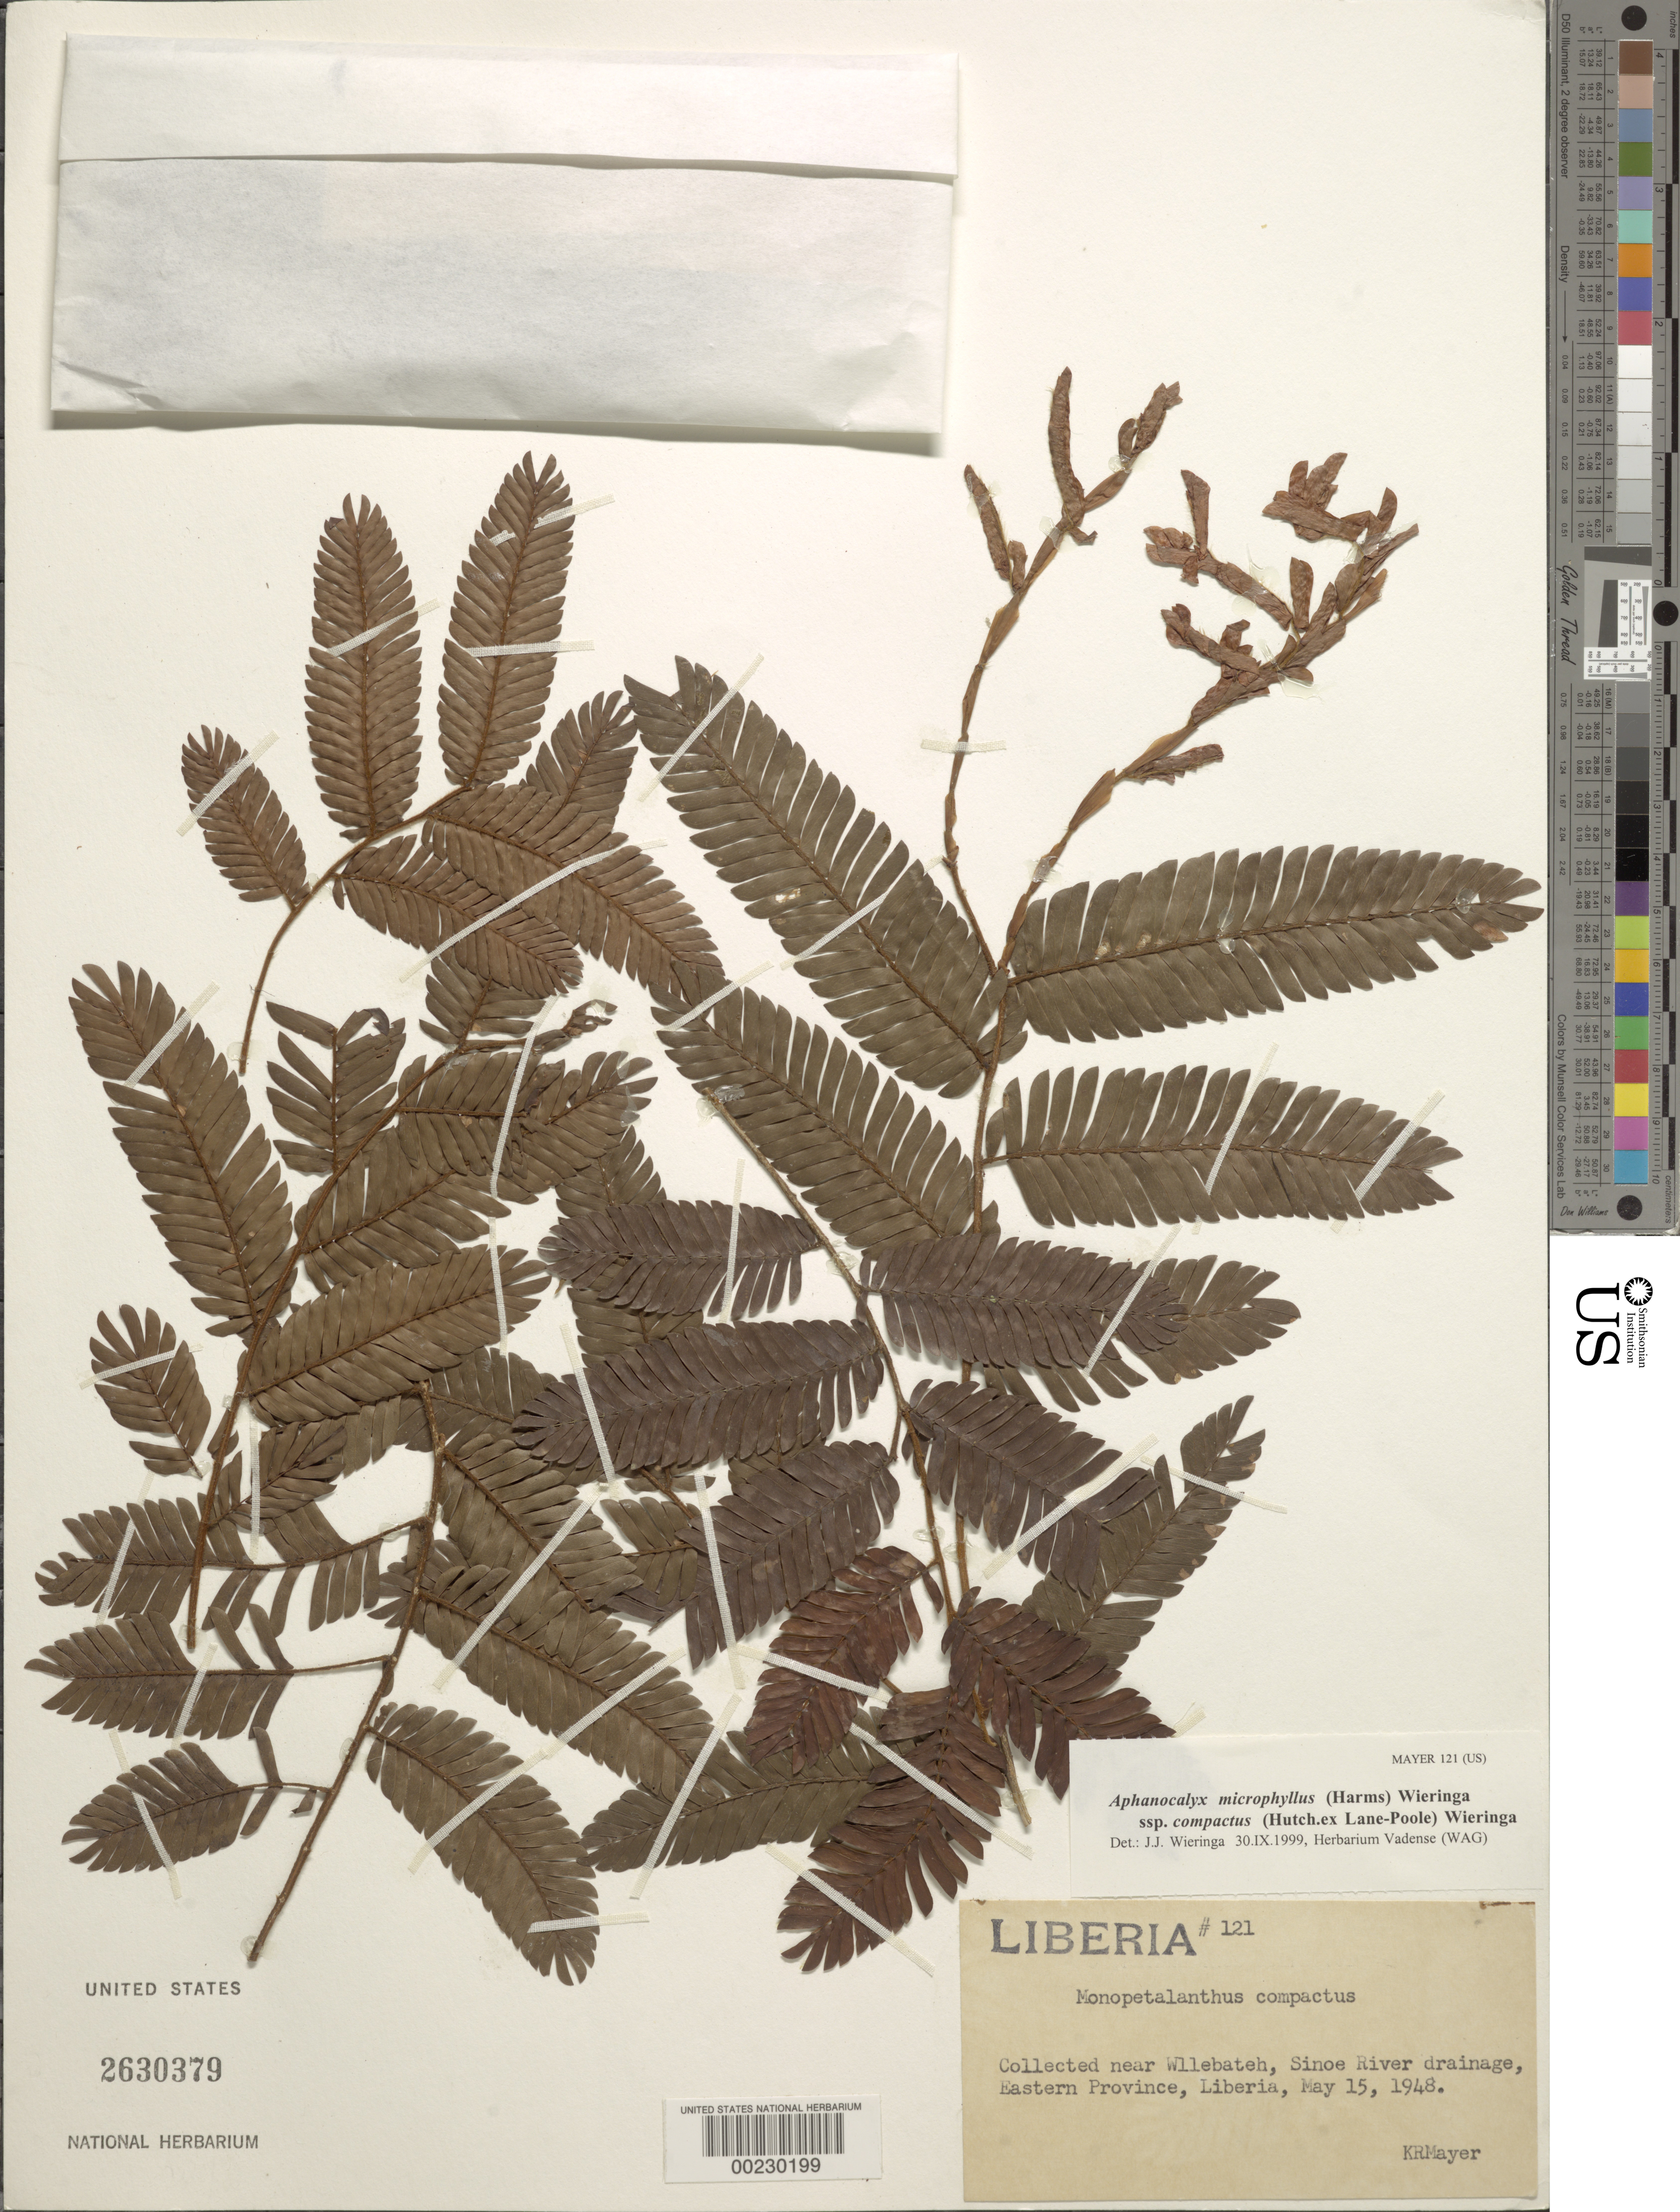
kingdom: Plantae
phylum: Tracheophyta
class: Magnoliopsida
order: Fabales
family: Fabaceae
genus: Aphanocalyx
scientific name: Aphanocalyx microphyllus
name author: (Harms) Wieringa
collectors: K. R. Mayer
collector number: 121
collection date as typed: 15 May 1948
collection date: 1948-05-15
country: Liberia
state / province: Sinoe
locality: Near Wllebateh, Sinoe River drainage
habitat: River drainage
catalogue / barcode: US 2630379